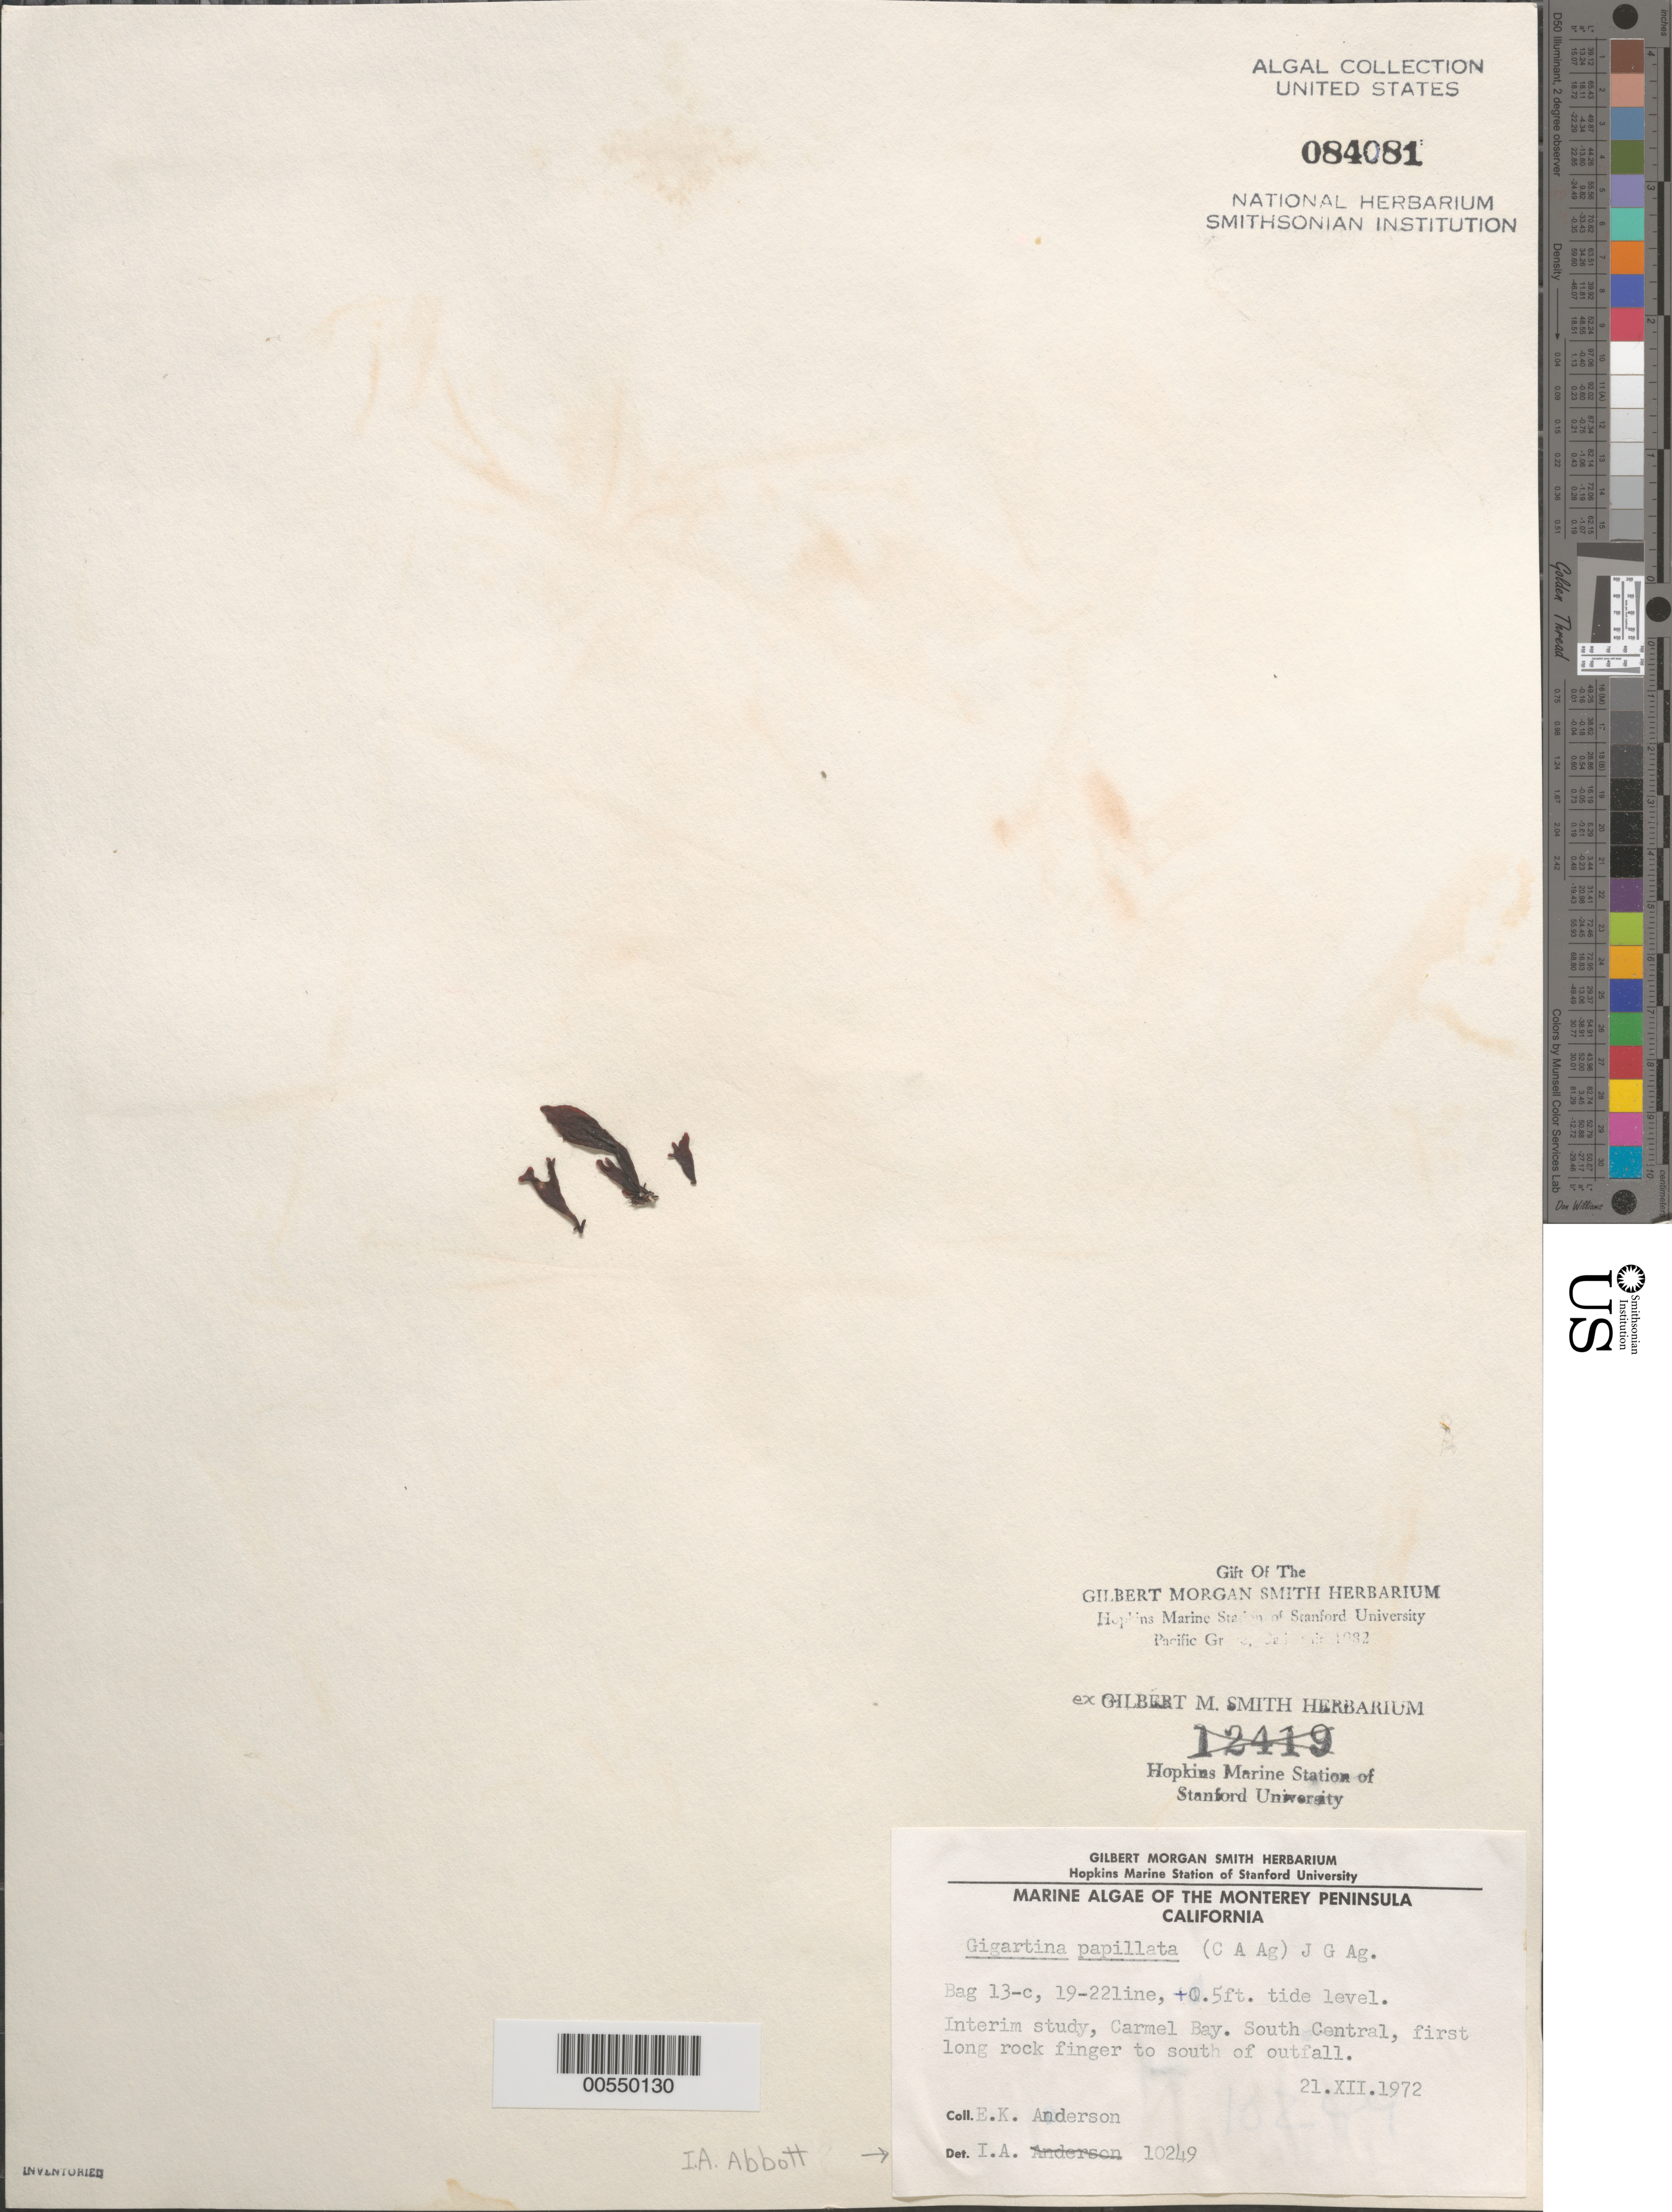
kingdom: Plantae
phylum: Rhodophyta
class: Florideophyceae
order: Gigartinales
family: Phyllophoraceae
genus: Mastocarpus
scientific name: Mastocarpus papillatus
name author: (C. Agardh) Kütz.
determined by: Algae name updating Project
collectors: E. K. Anderson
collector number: IAA 10249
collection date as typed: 21 Dec 1972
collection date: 1972-12-21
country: United States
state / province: California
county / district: Monterey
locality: Carmel Bay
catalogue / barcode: US 84081